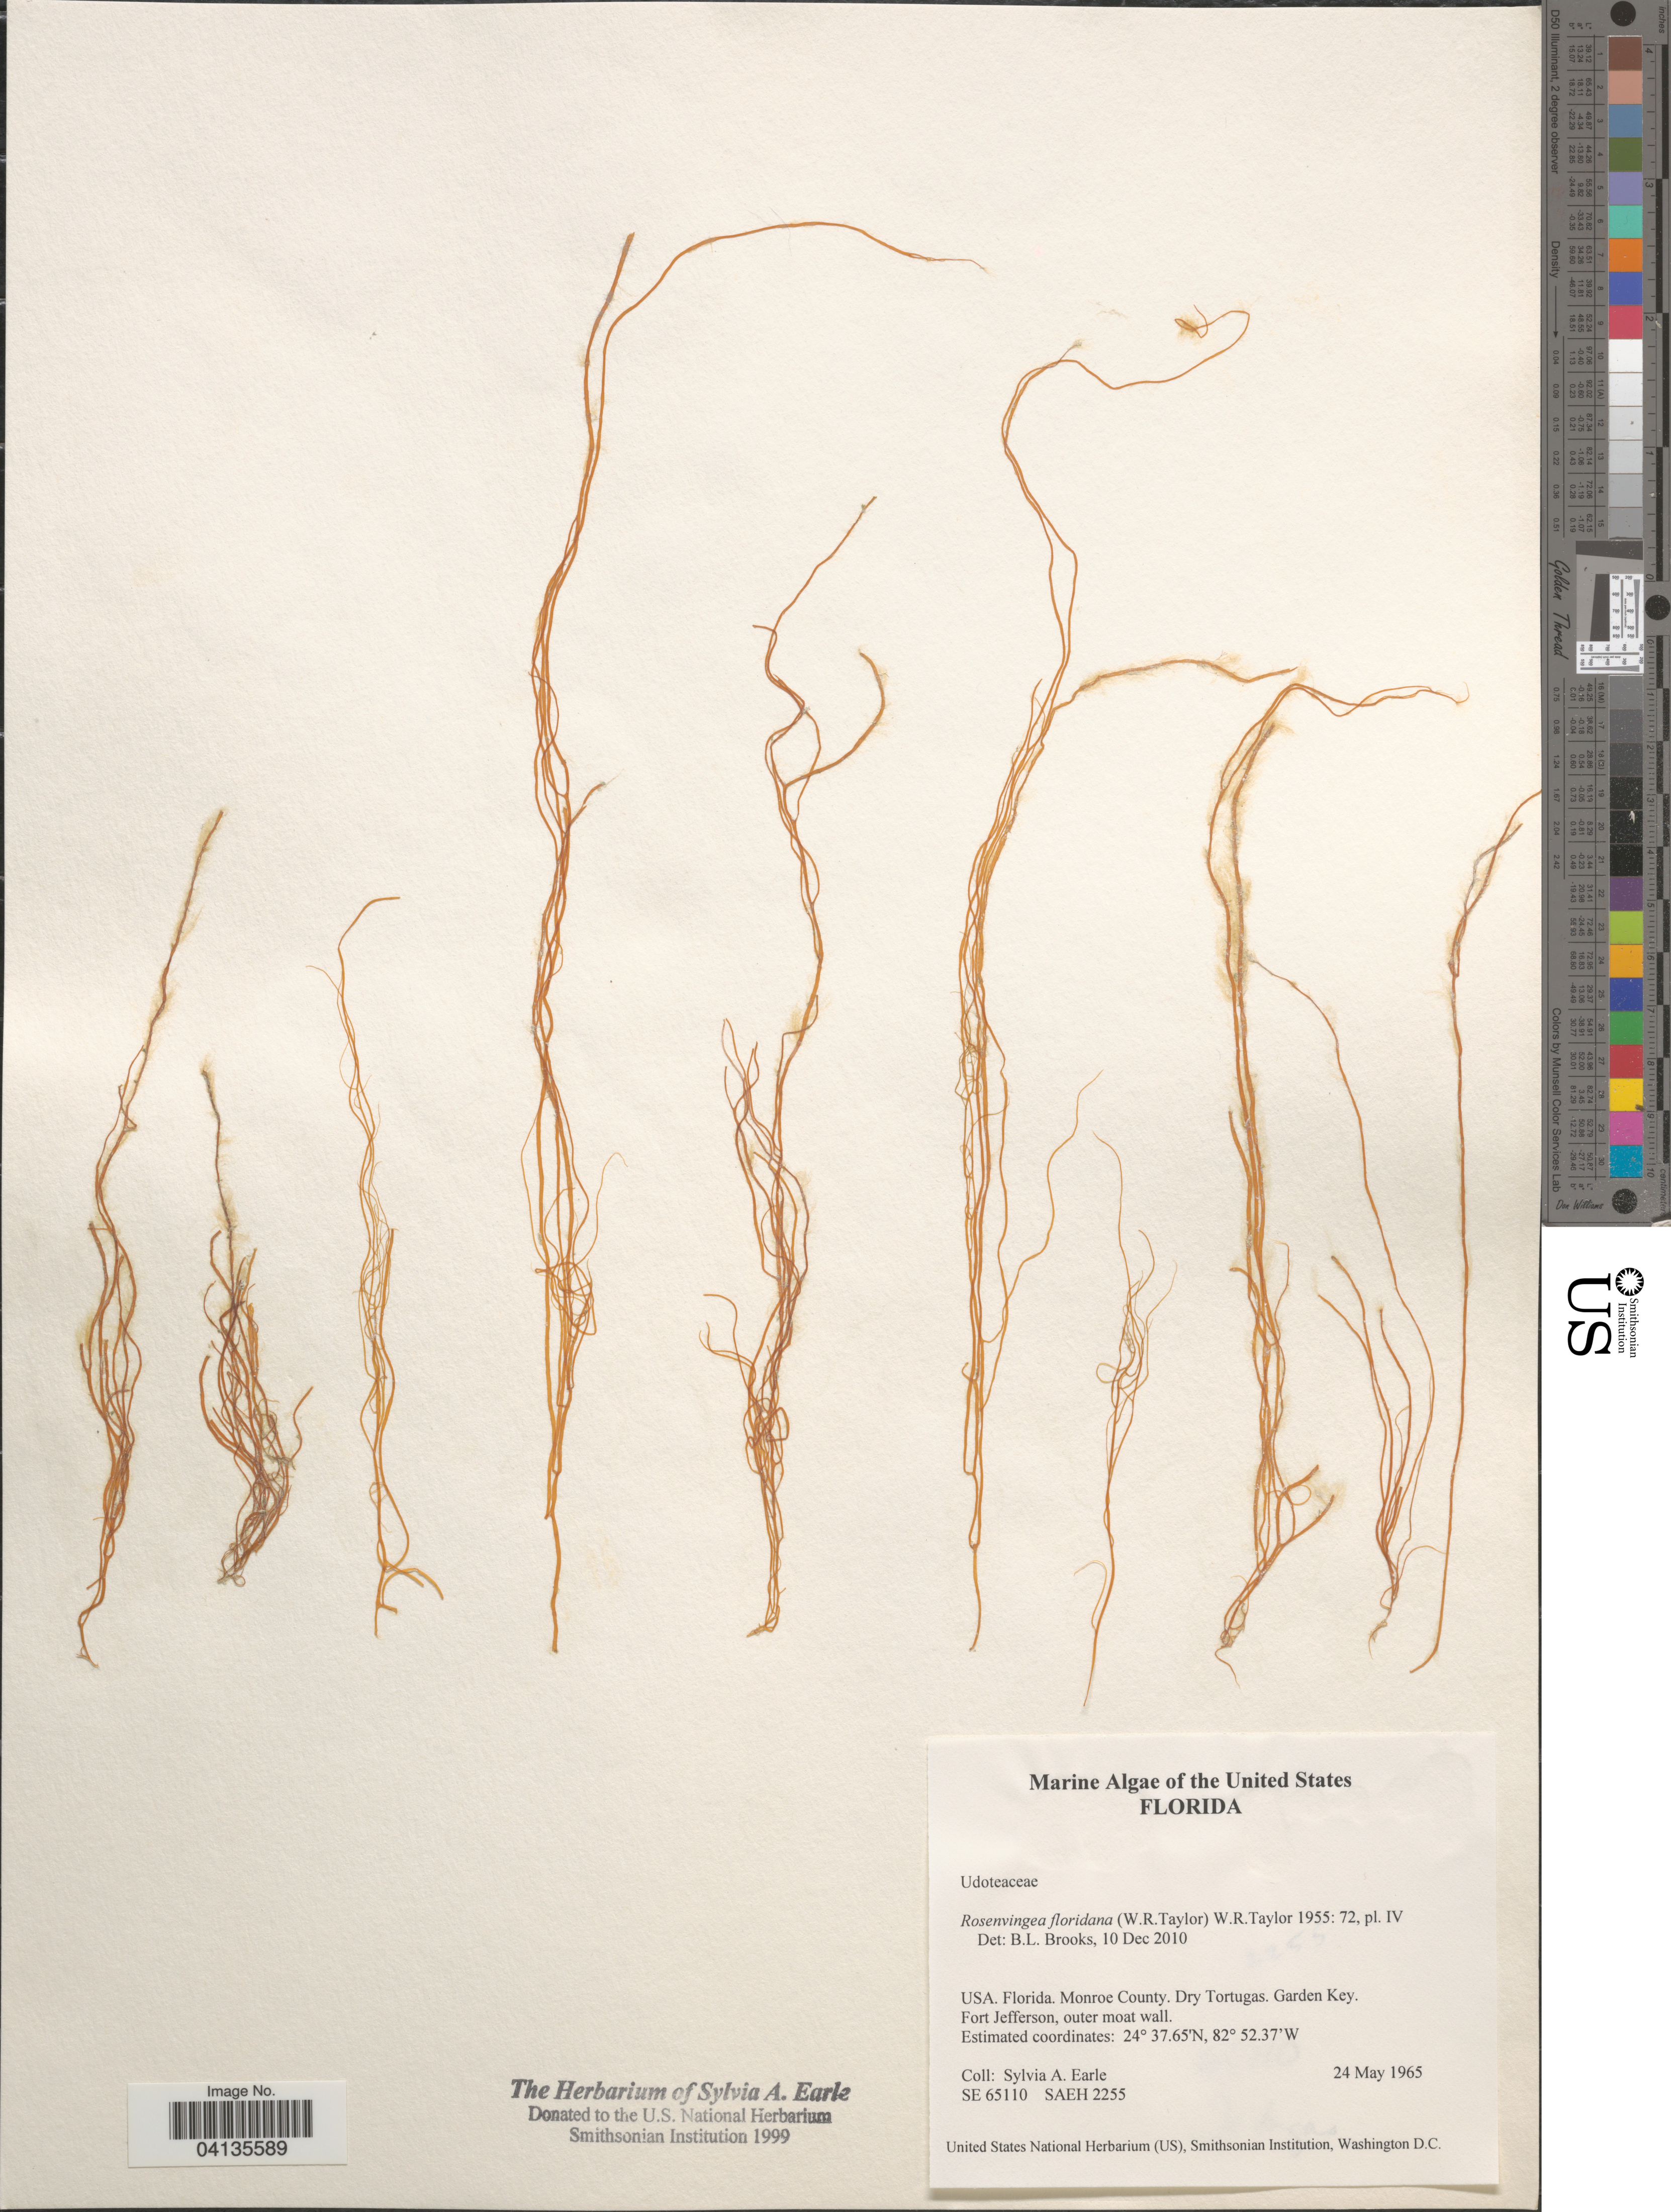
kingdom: Chromista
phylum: Ochrophyta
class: Phaeophyceae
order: Scytosiphonales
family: Scytosiphonaceae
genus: Rosenvingea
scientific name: Rosenvingea floridana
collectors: S. A. Earle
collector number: SE65110/SAEH2255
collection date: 1965-05-24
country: United States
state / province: Florida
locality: Monroe County. Dry Tortugas. Garden Key. Fort Jefferson, outer moat wall.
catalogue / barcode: US 238624